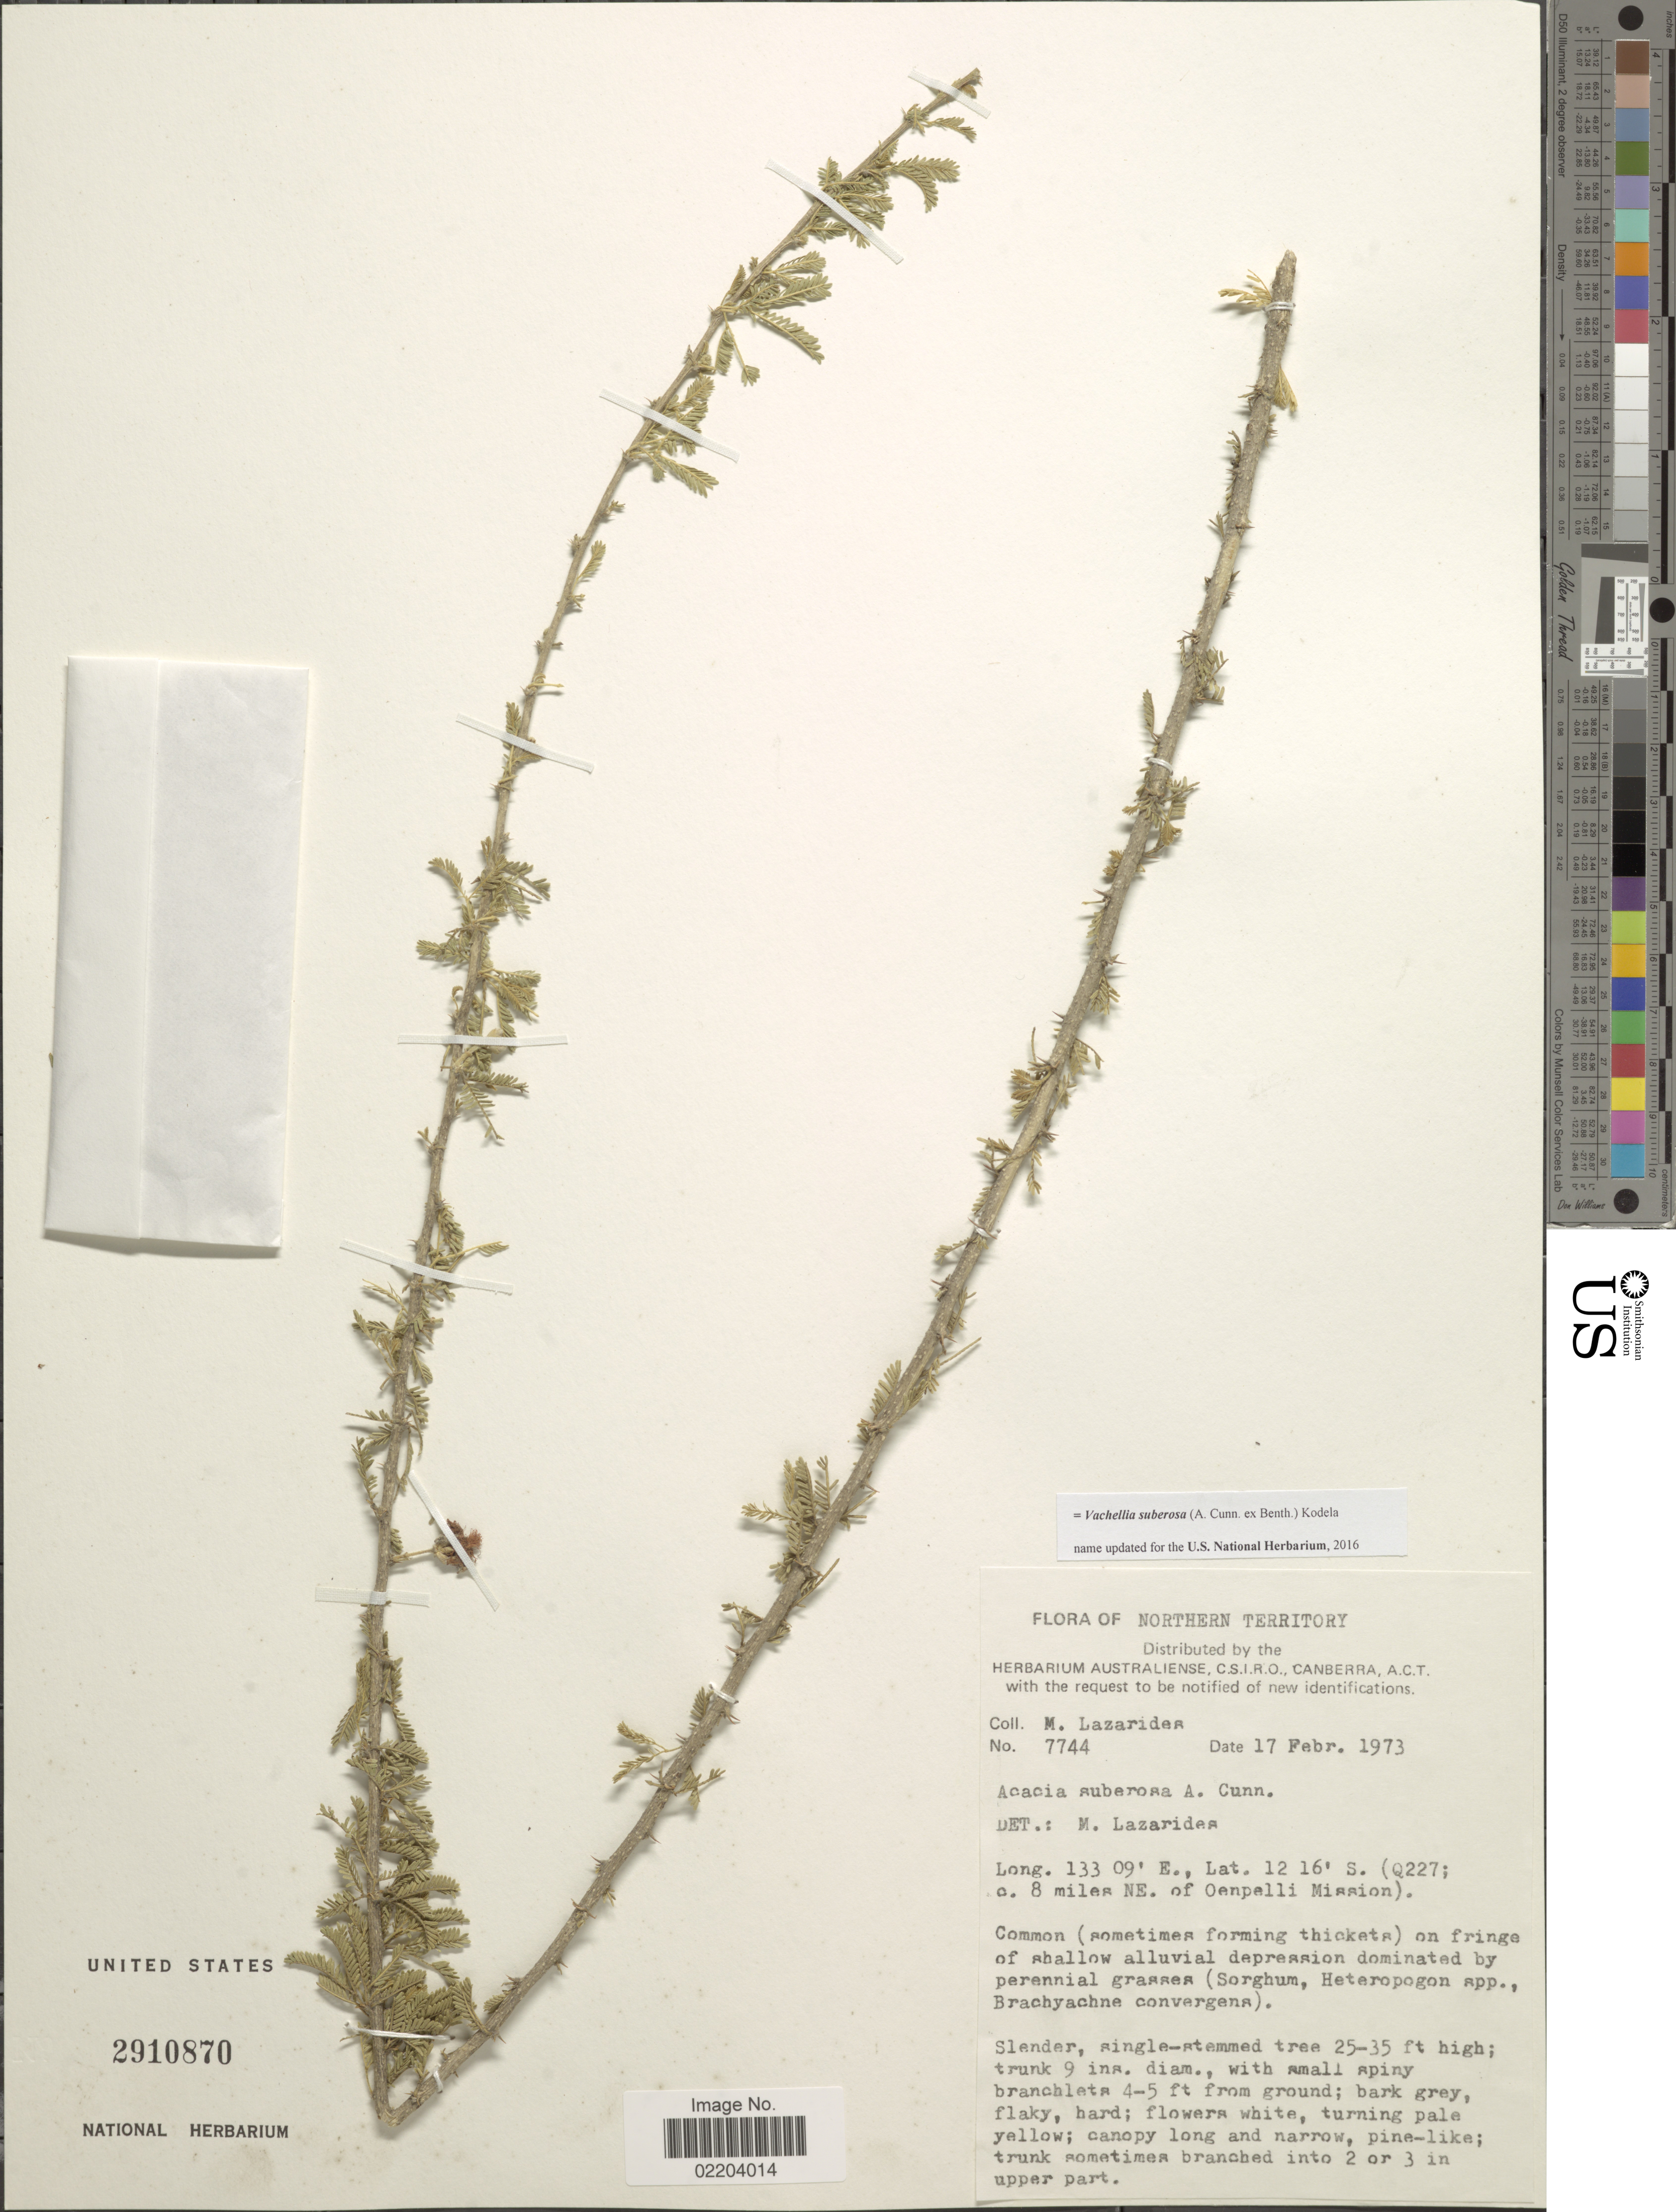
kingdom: Plantae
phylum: Tracheophyta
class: Magnoliopsida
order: Fabales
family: Fabaceae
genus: Vachellia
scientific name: Vachellia suberosa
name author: (A. Cunn. ex Benth.) Kodela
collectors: M. Lazarides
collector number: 7744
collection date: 1973-02-17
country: Australia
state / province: Northern Territory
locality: (Q227; c. 8 miles NE. of Oenpelli Mission)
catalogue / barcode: US 2910870